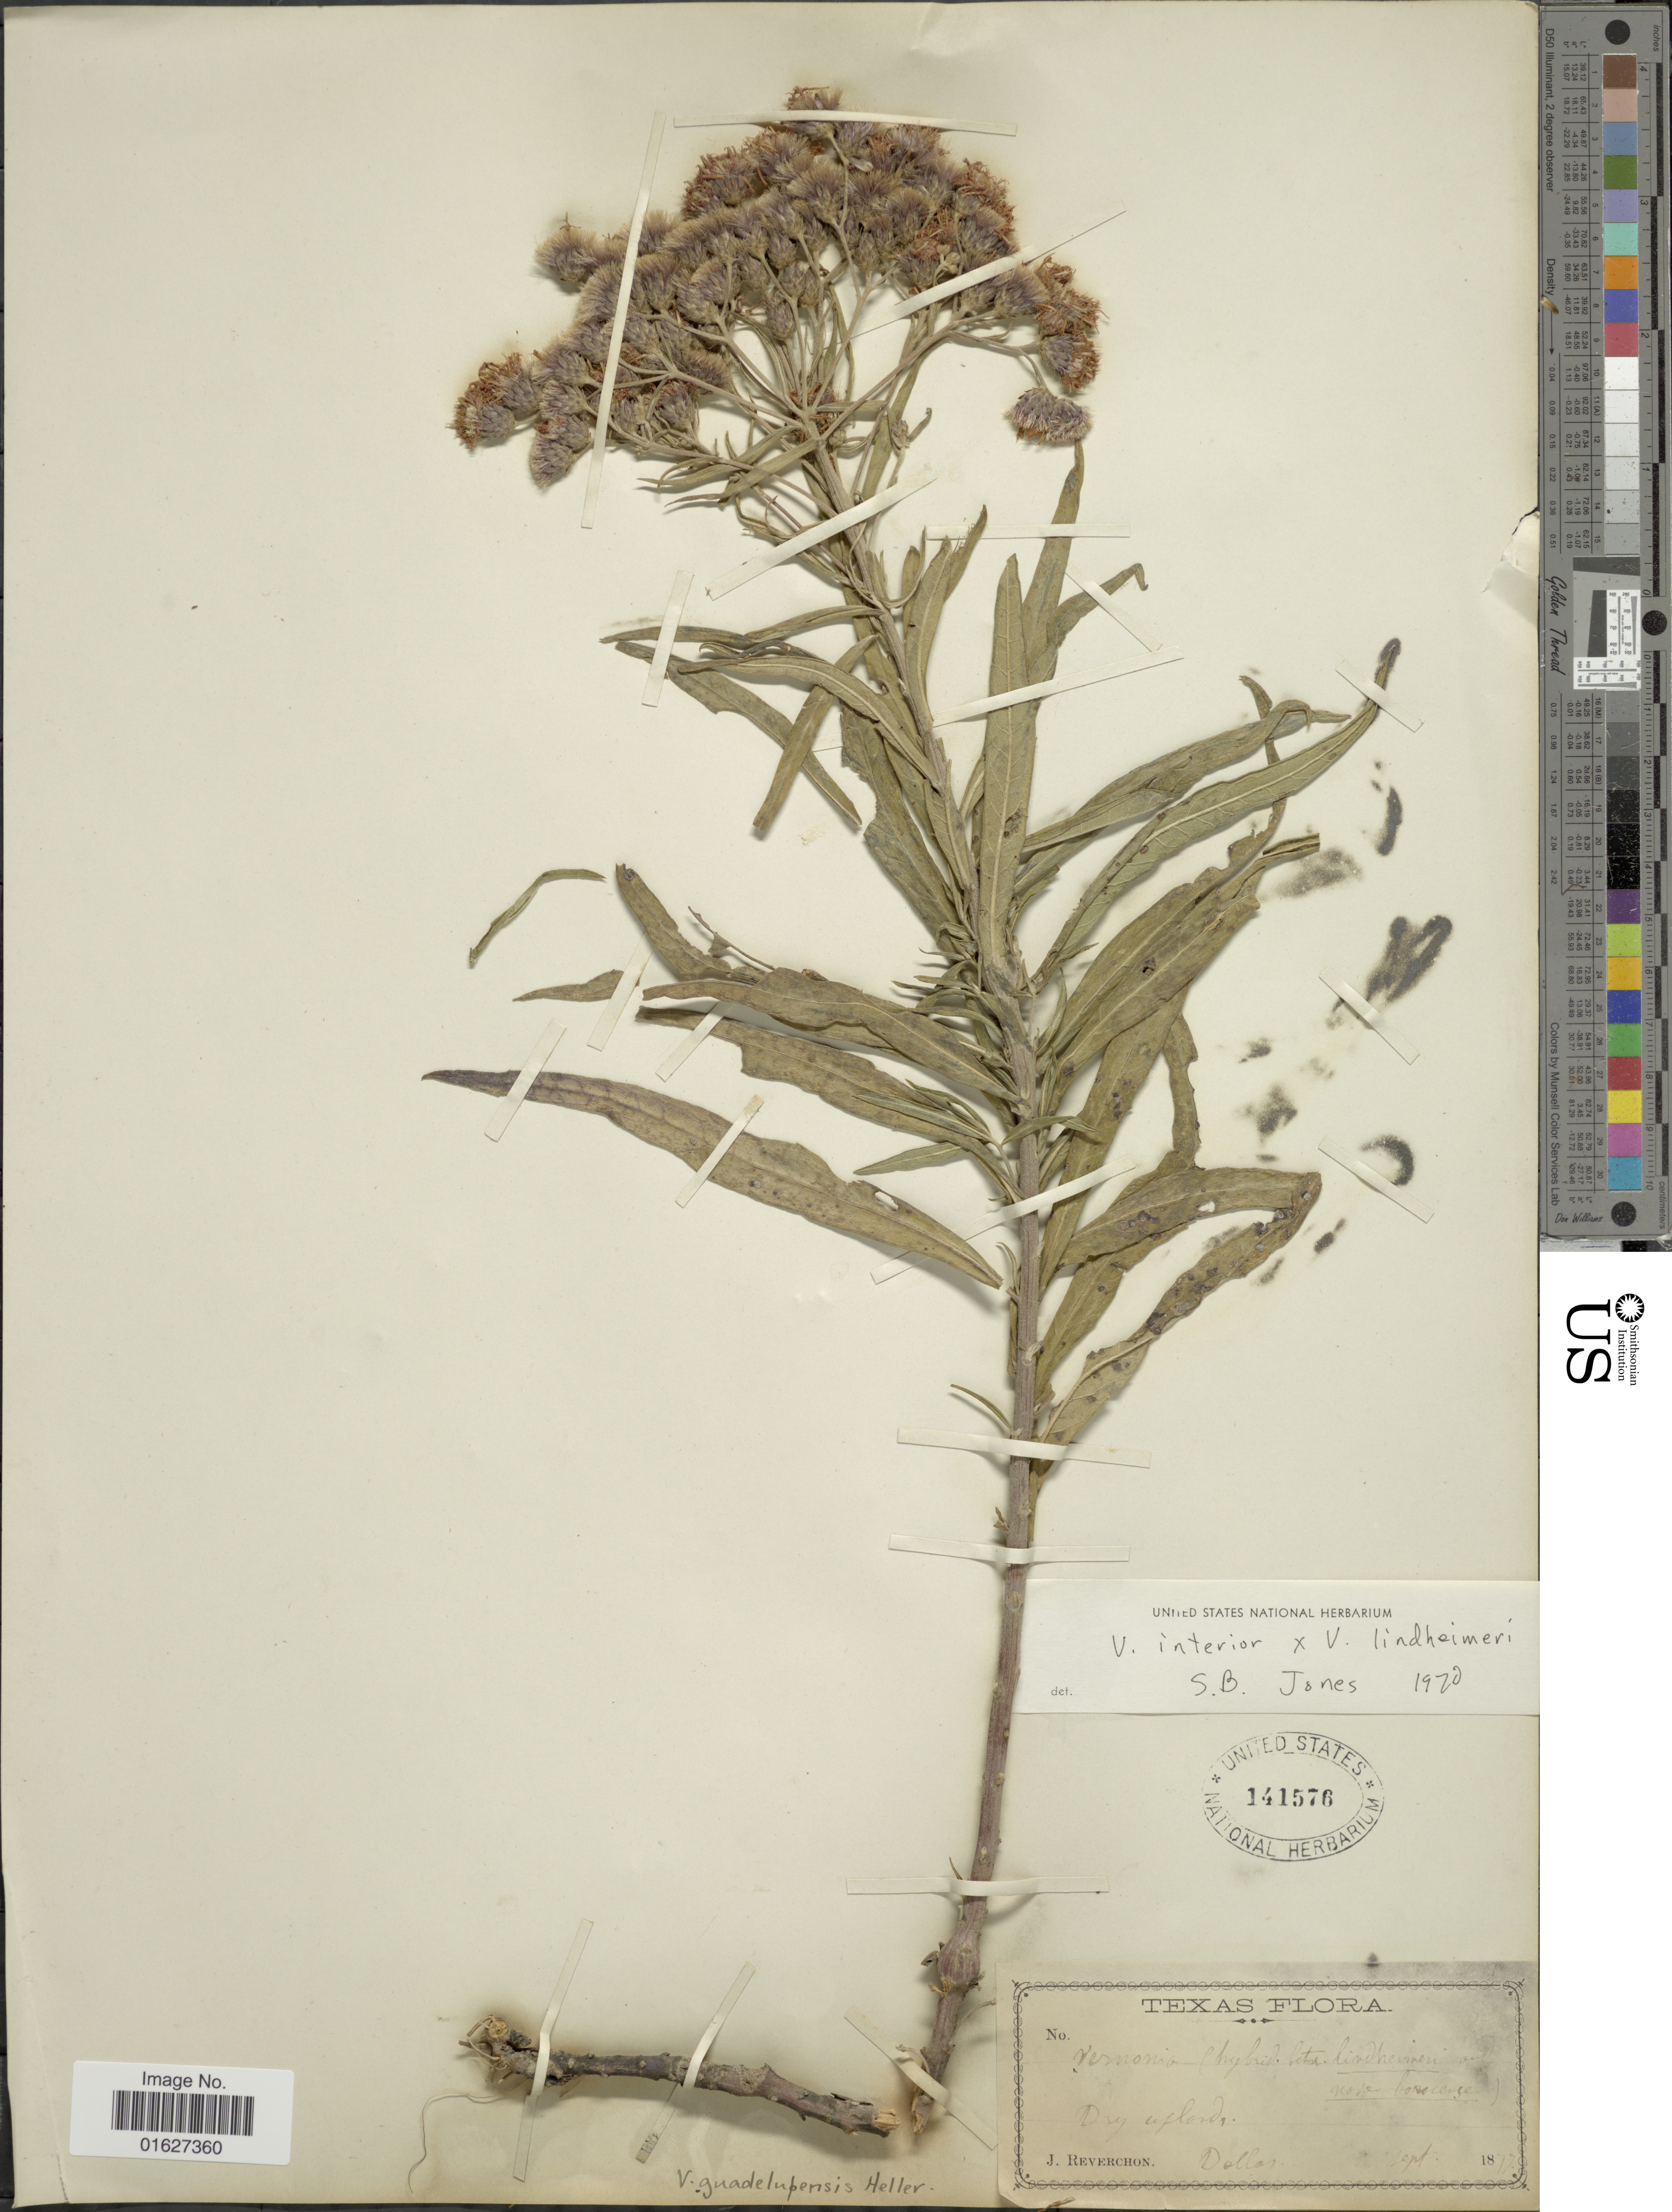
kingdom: Plantae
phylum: Tracheophyta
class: Magnoliopsida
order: Asterales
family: Asteraceae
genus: Vernonia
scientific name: Vernonia guadalupensis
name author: A. Heller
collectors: J. Reverchon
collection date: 1877-09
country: United States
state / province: Texas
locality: Dry uplands. Dallas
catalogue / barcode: US 141576